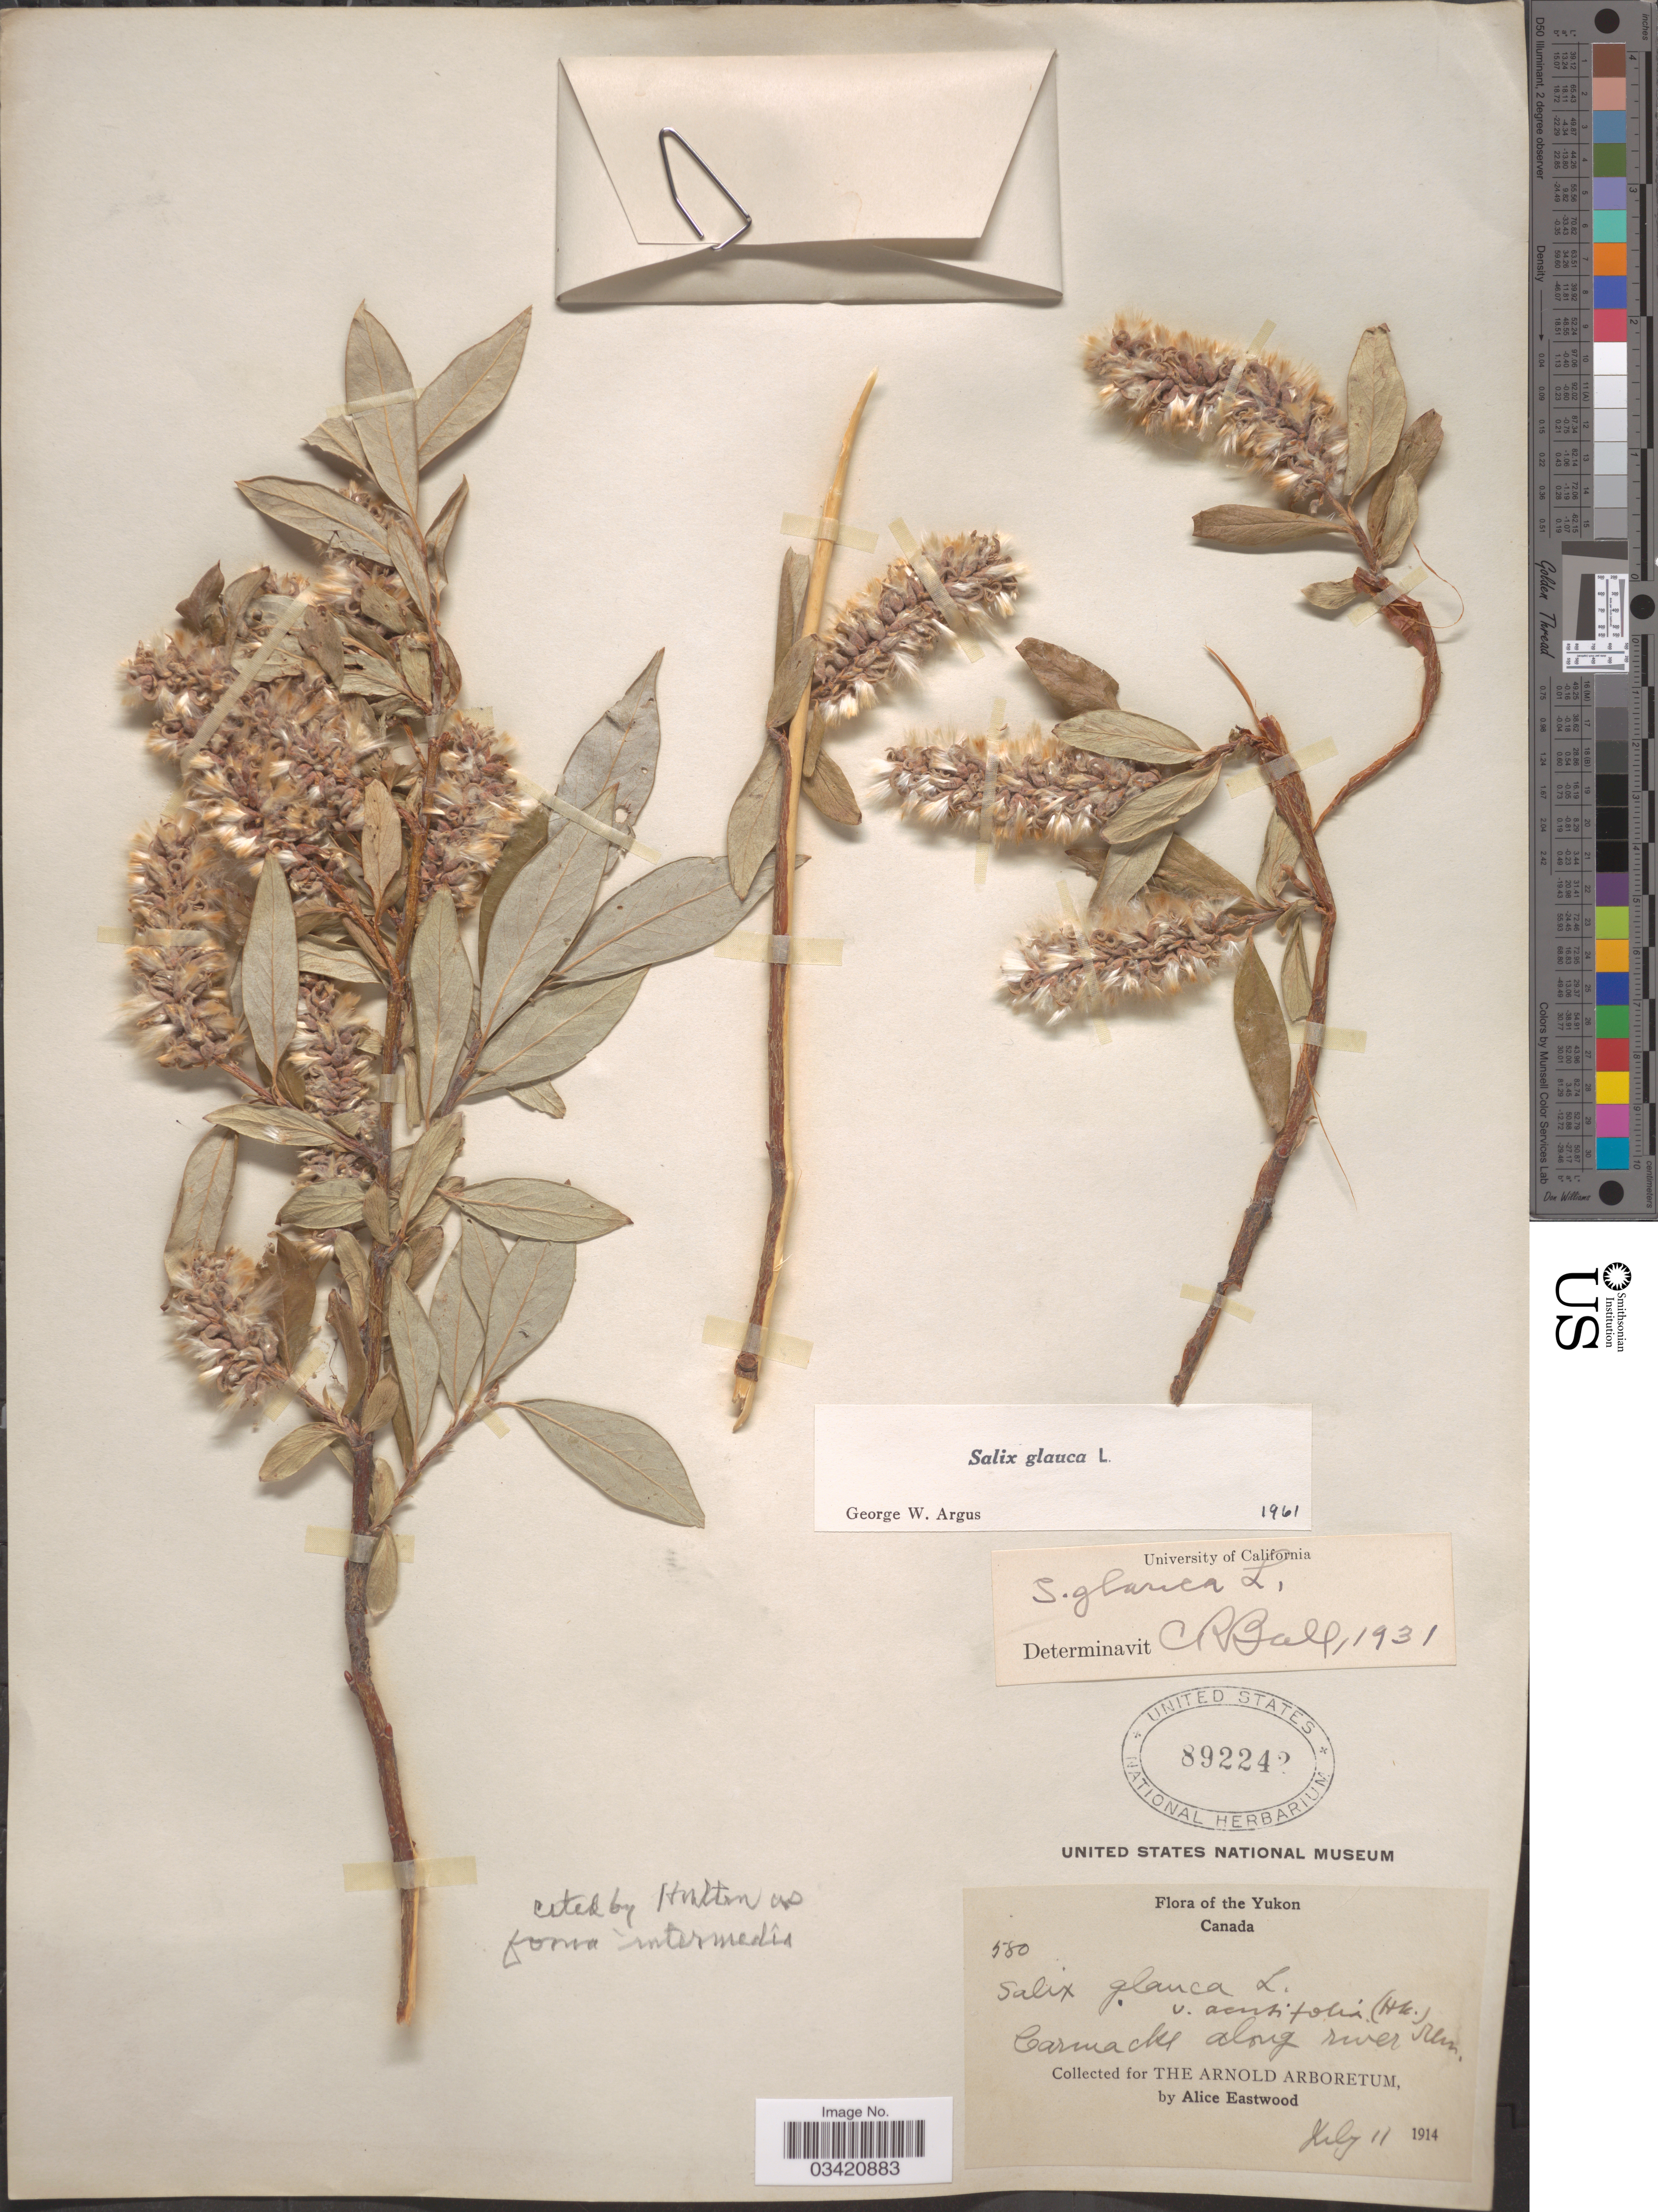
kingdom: Plantae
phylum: Tracheophyta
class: Magnoliopsida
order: Malpighiales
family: Salicaceae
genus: Salix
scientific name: Salix glauca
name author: L.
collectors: A. Eastwood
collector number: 580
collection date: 1914-07-11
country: Canada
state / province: Yukon Territory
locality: Yukon. Carmacks along river.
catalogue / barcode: US 892242